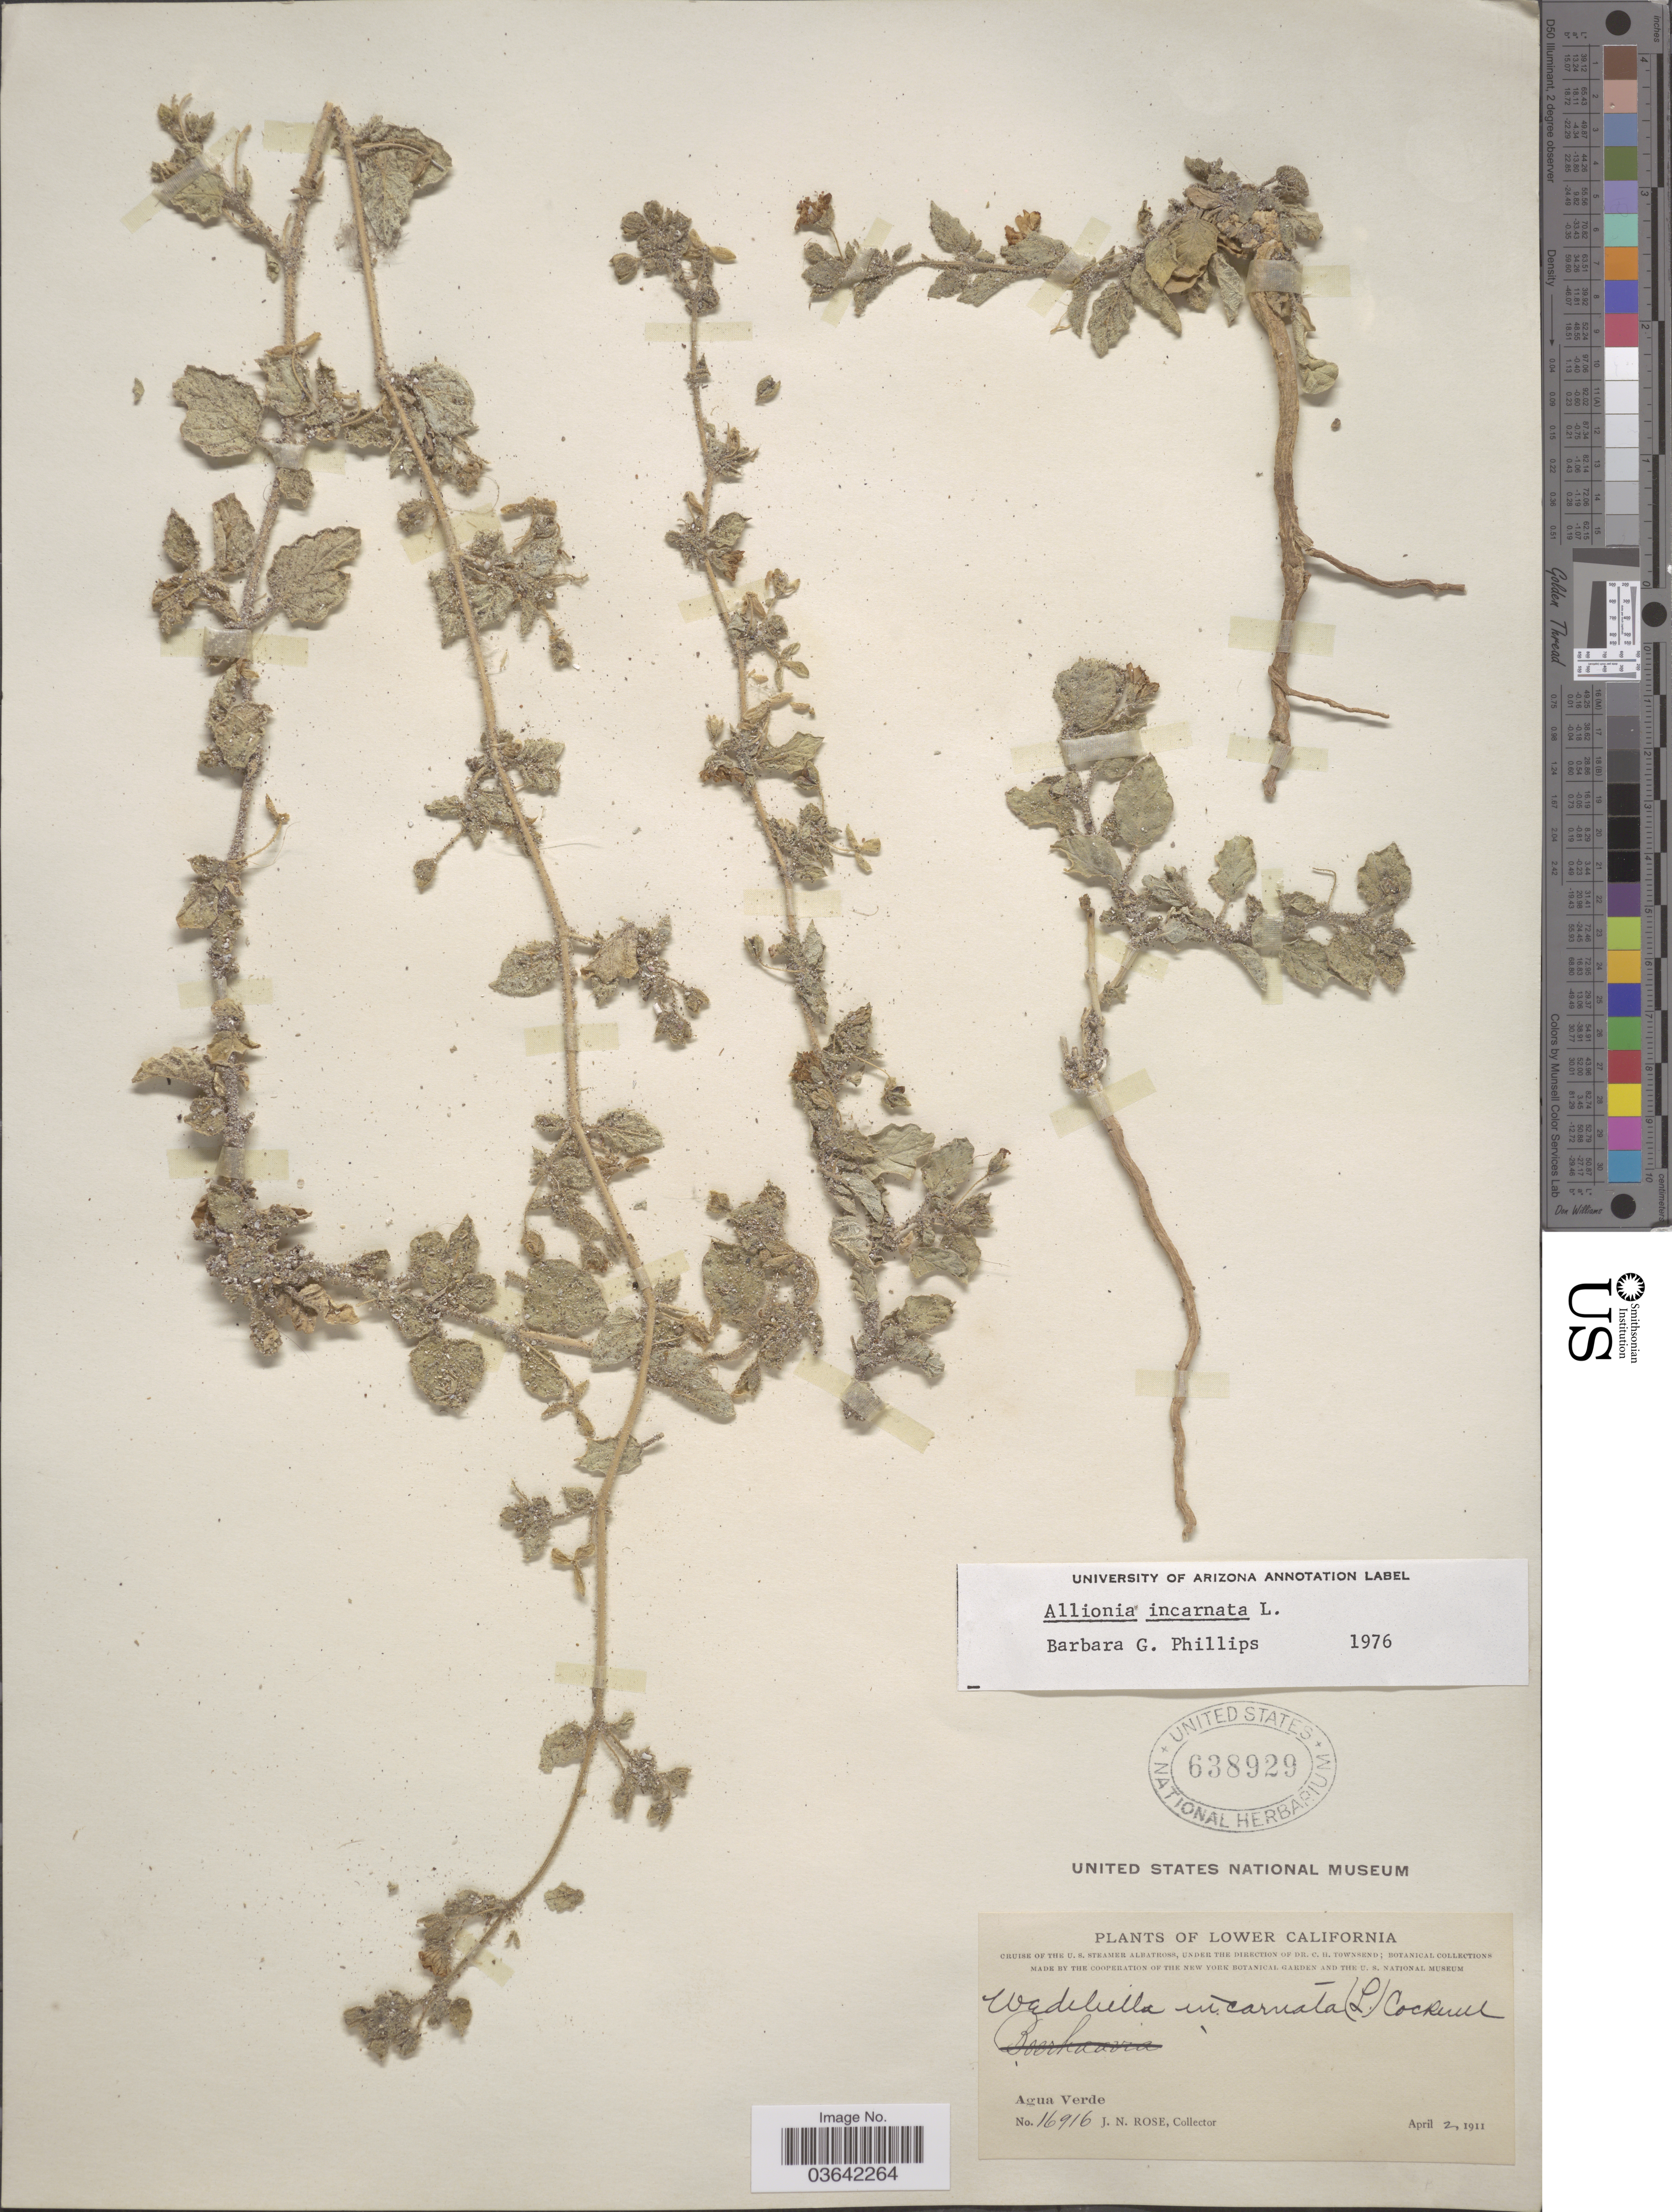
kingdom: Plantae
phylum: Tracheophyta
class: Magnoliopsida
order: Caryophyllales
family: Nyctaginaceae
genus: Allionia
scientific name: Allionia incarnata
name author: L.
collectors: J. N. Rose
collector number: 16916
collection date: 1911-04-02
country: Mexico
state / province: Baja California Sur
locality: Lower California. Agua Verde.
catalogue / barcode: US 638929